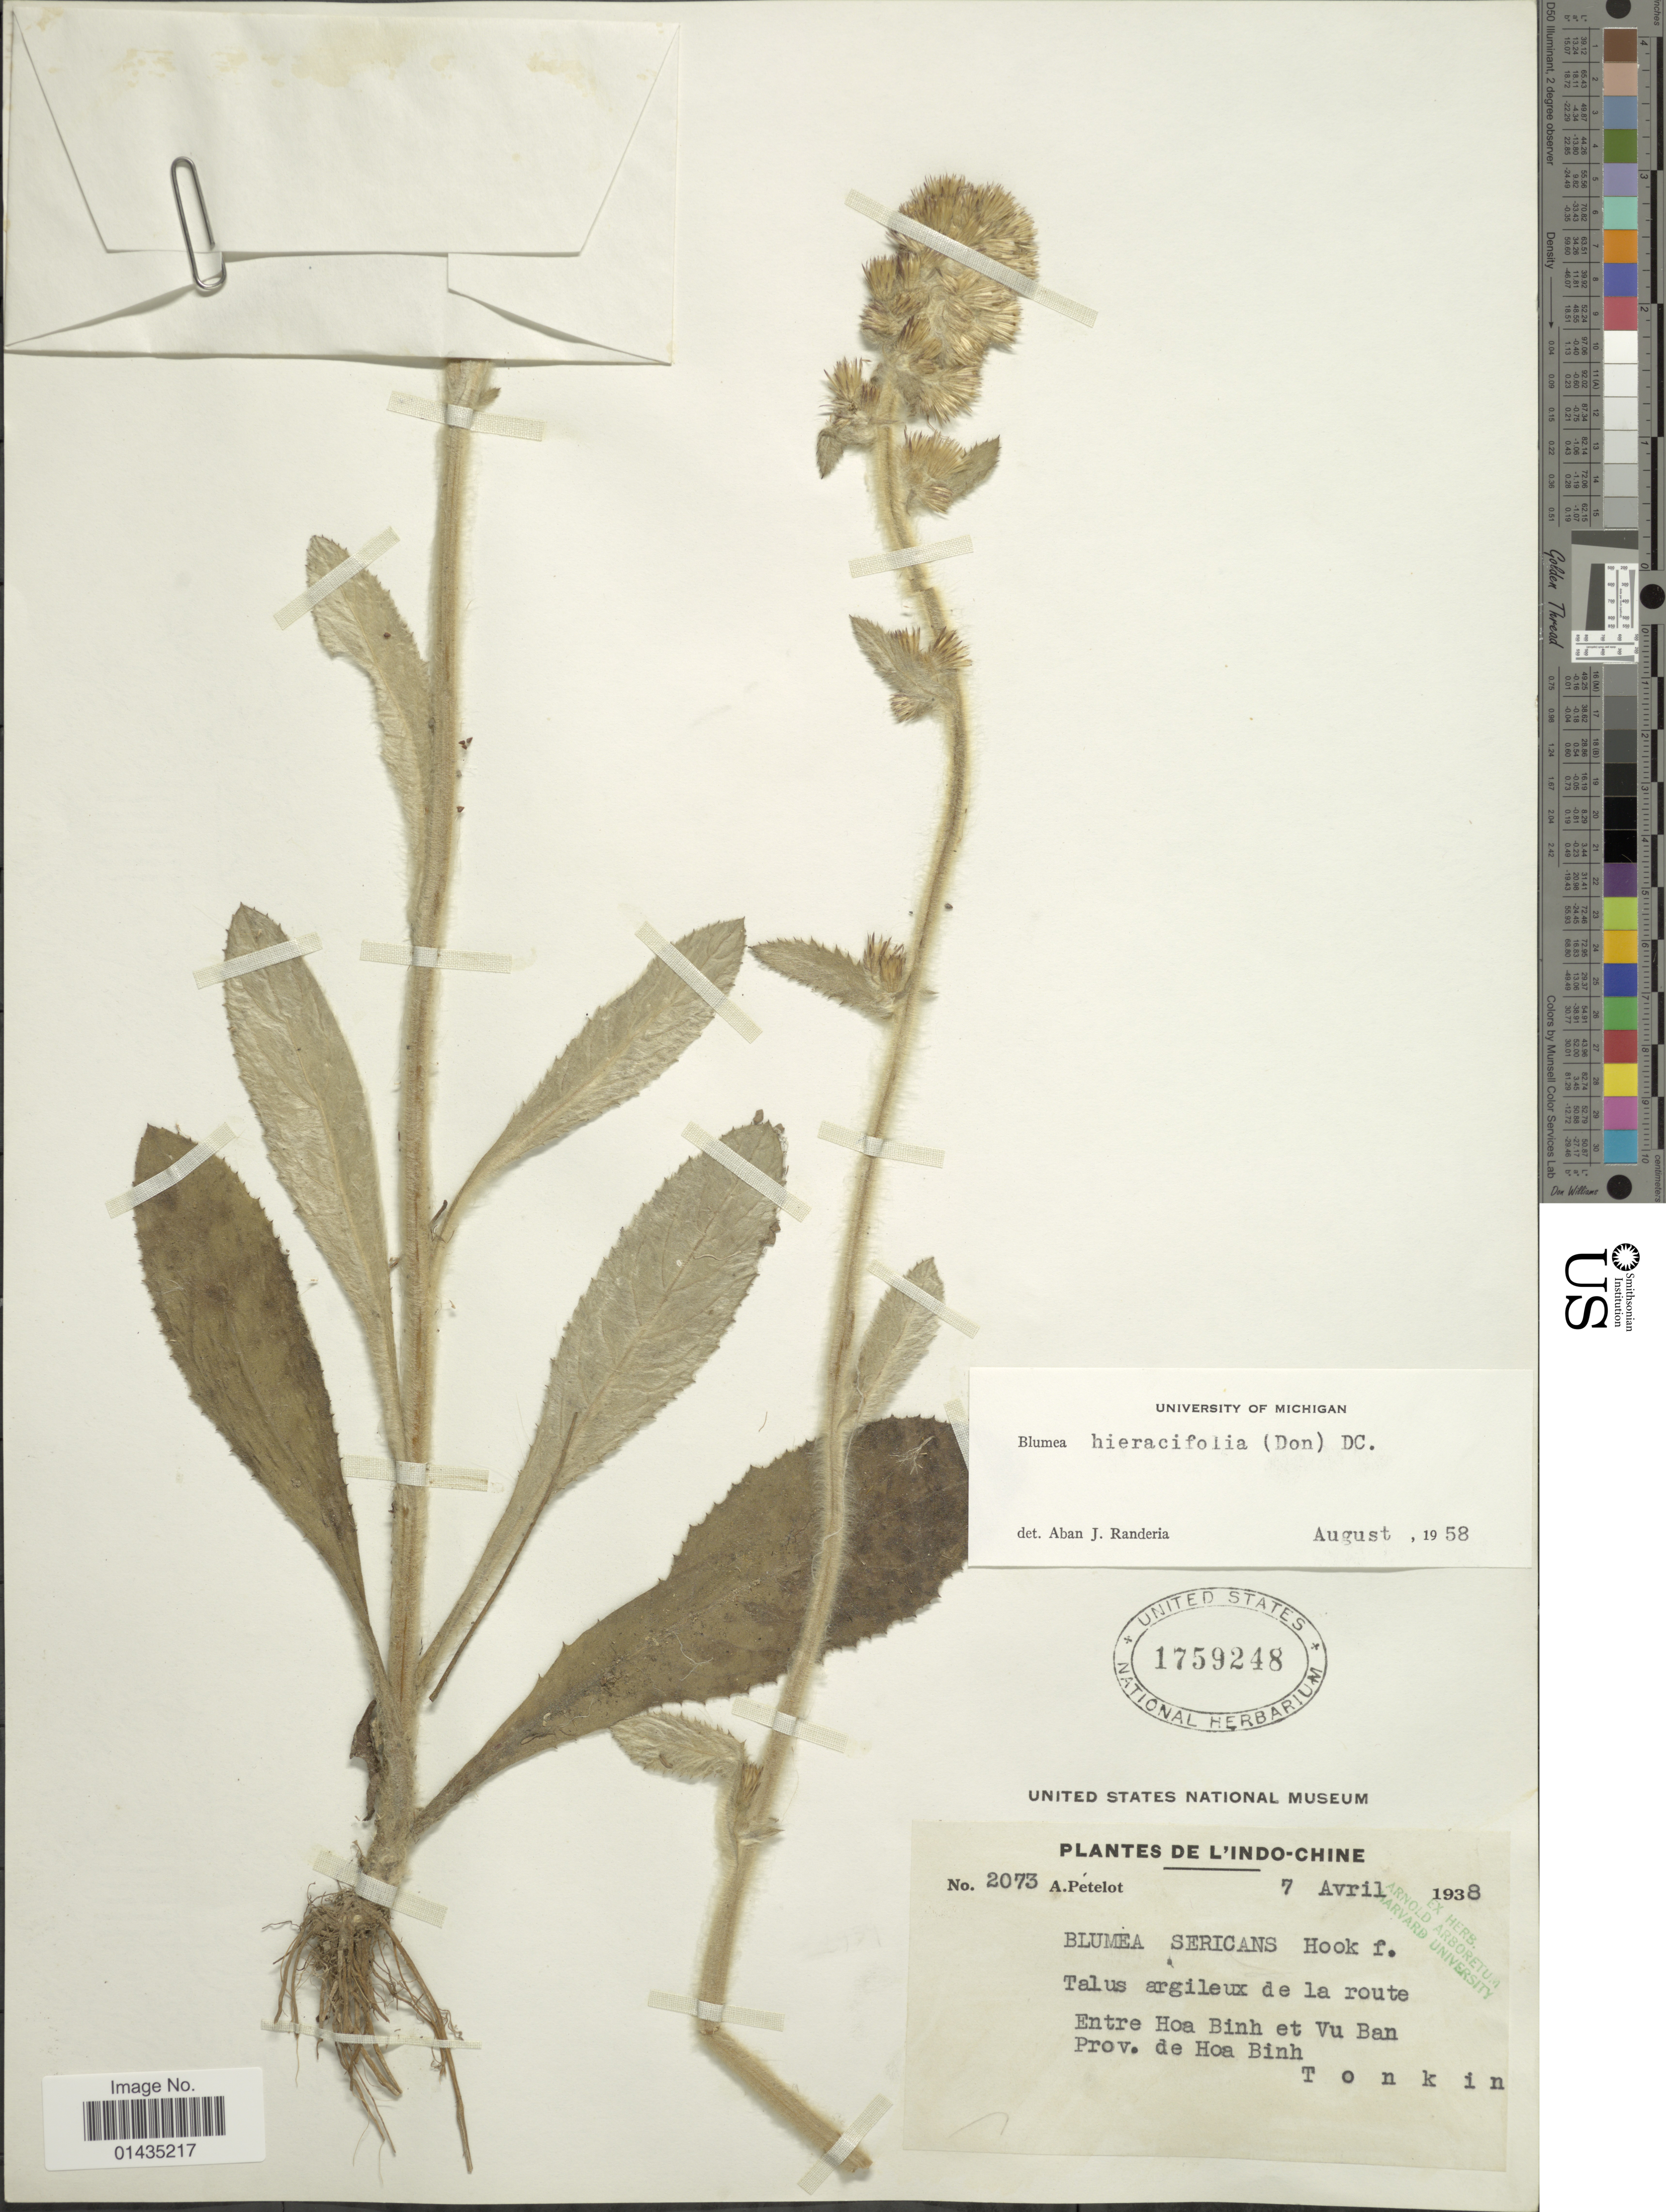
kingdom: Plantae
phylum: Tracheophyta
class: Magnoliopsida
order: Asterales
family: Asteraceae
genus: Blumea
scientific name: Blumea hieraciifolia var. hieraciifolia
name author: (Spreng.) DC.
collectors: A. Petelot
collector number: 2073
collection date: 1938-04-07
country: Vietnam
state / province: Hoa Binh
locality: L'Indo-Chine, entre Hoa Binh et Vu Ban, Tonkin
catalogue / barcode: US 1759248